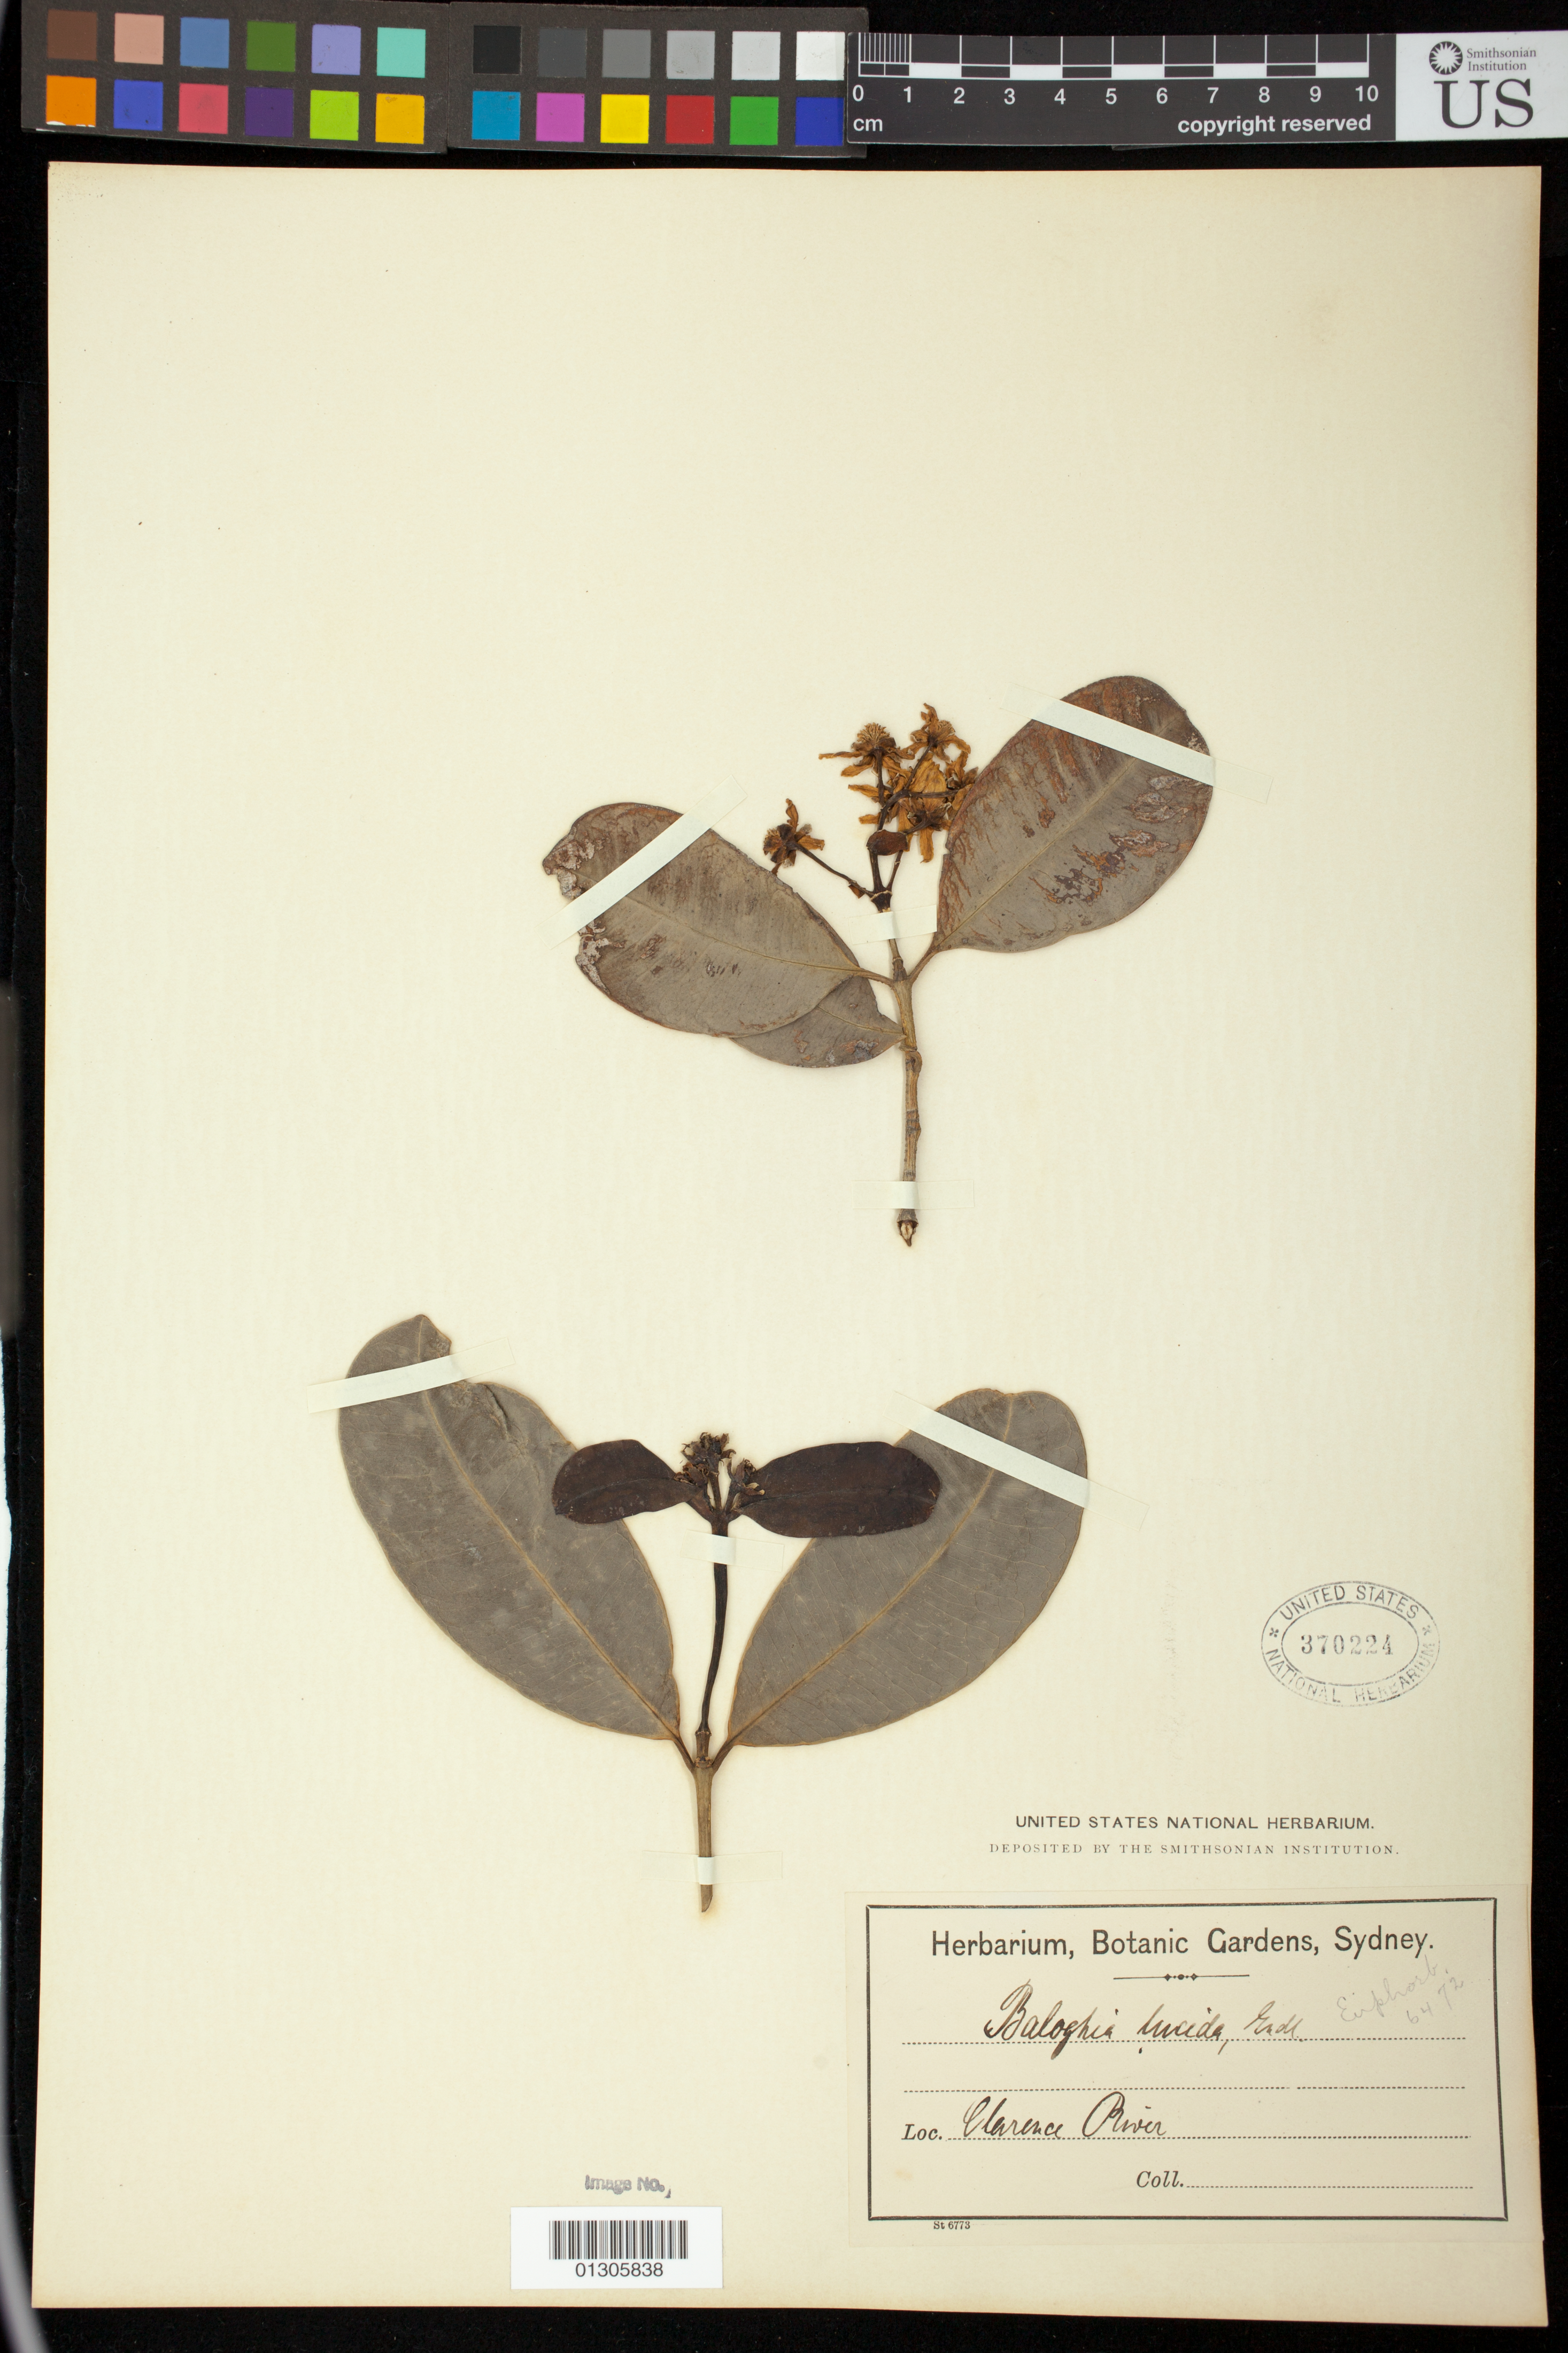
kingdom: Plantae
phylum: Tracheophyta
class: Magnoliopsida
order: Malpighiales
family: Euphorbiaceae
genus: Baloghia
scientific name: Baloghia lucida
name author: Endl.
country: Australia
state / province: New South Wales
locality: Clarence River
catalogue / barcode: US 370224